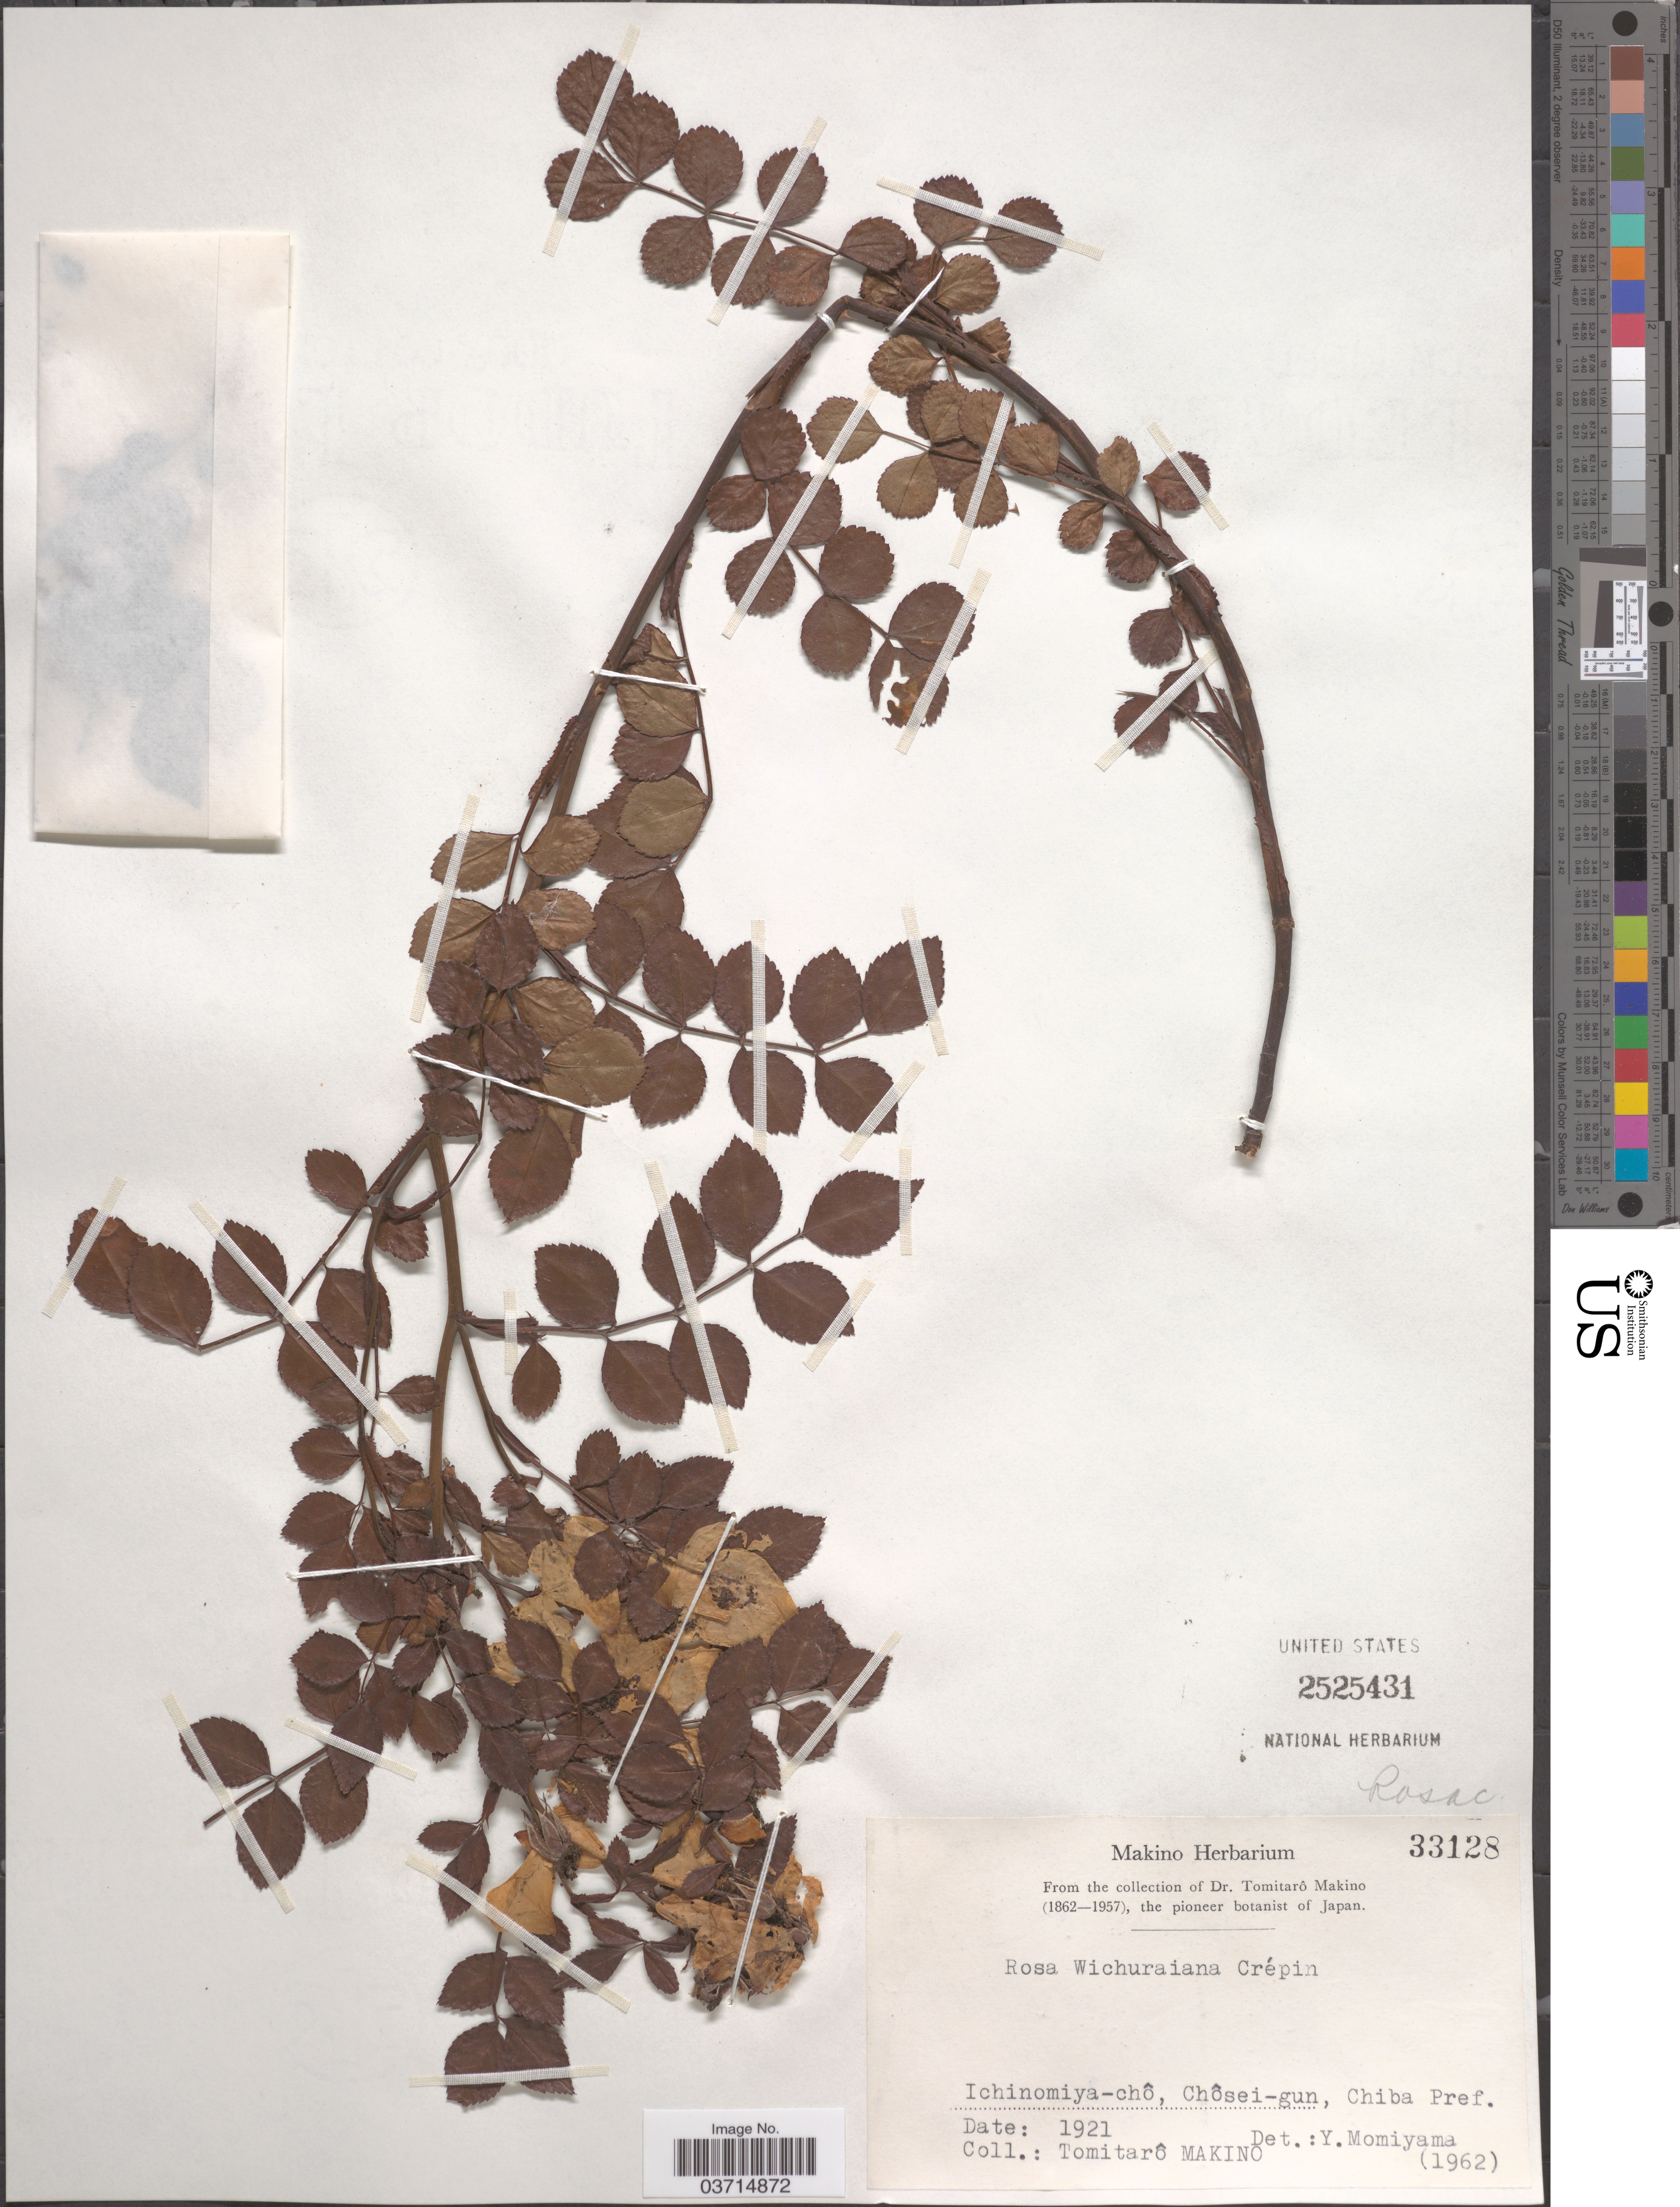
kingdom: Plantae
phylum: Tracheophyta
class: Magnoliopsida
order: Rosales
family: Rosaceae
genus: Rosa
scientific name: Rosa wichuraiana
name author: Crepin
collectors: T. Makino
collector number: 33128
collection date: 1921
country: Japan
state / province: Tiba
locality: Ichinomiya-chô, Chôsei-gun, Chiba Pref.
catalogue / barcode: US 2525431